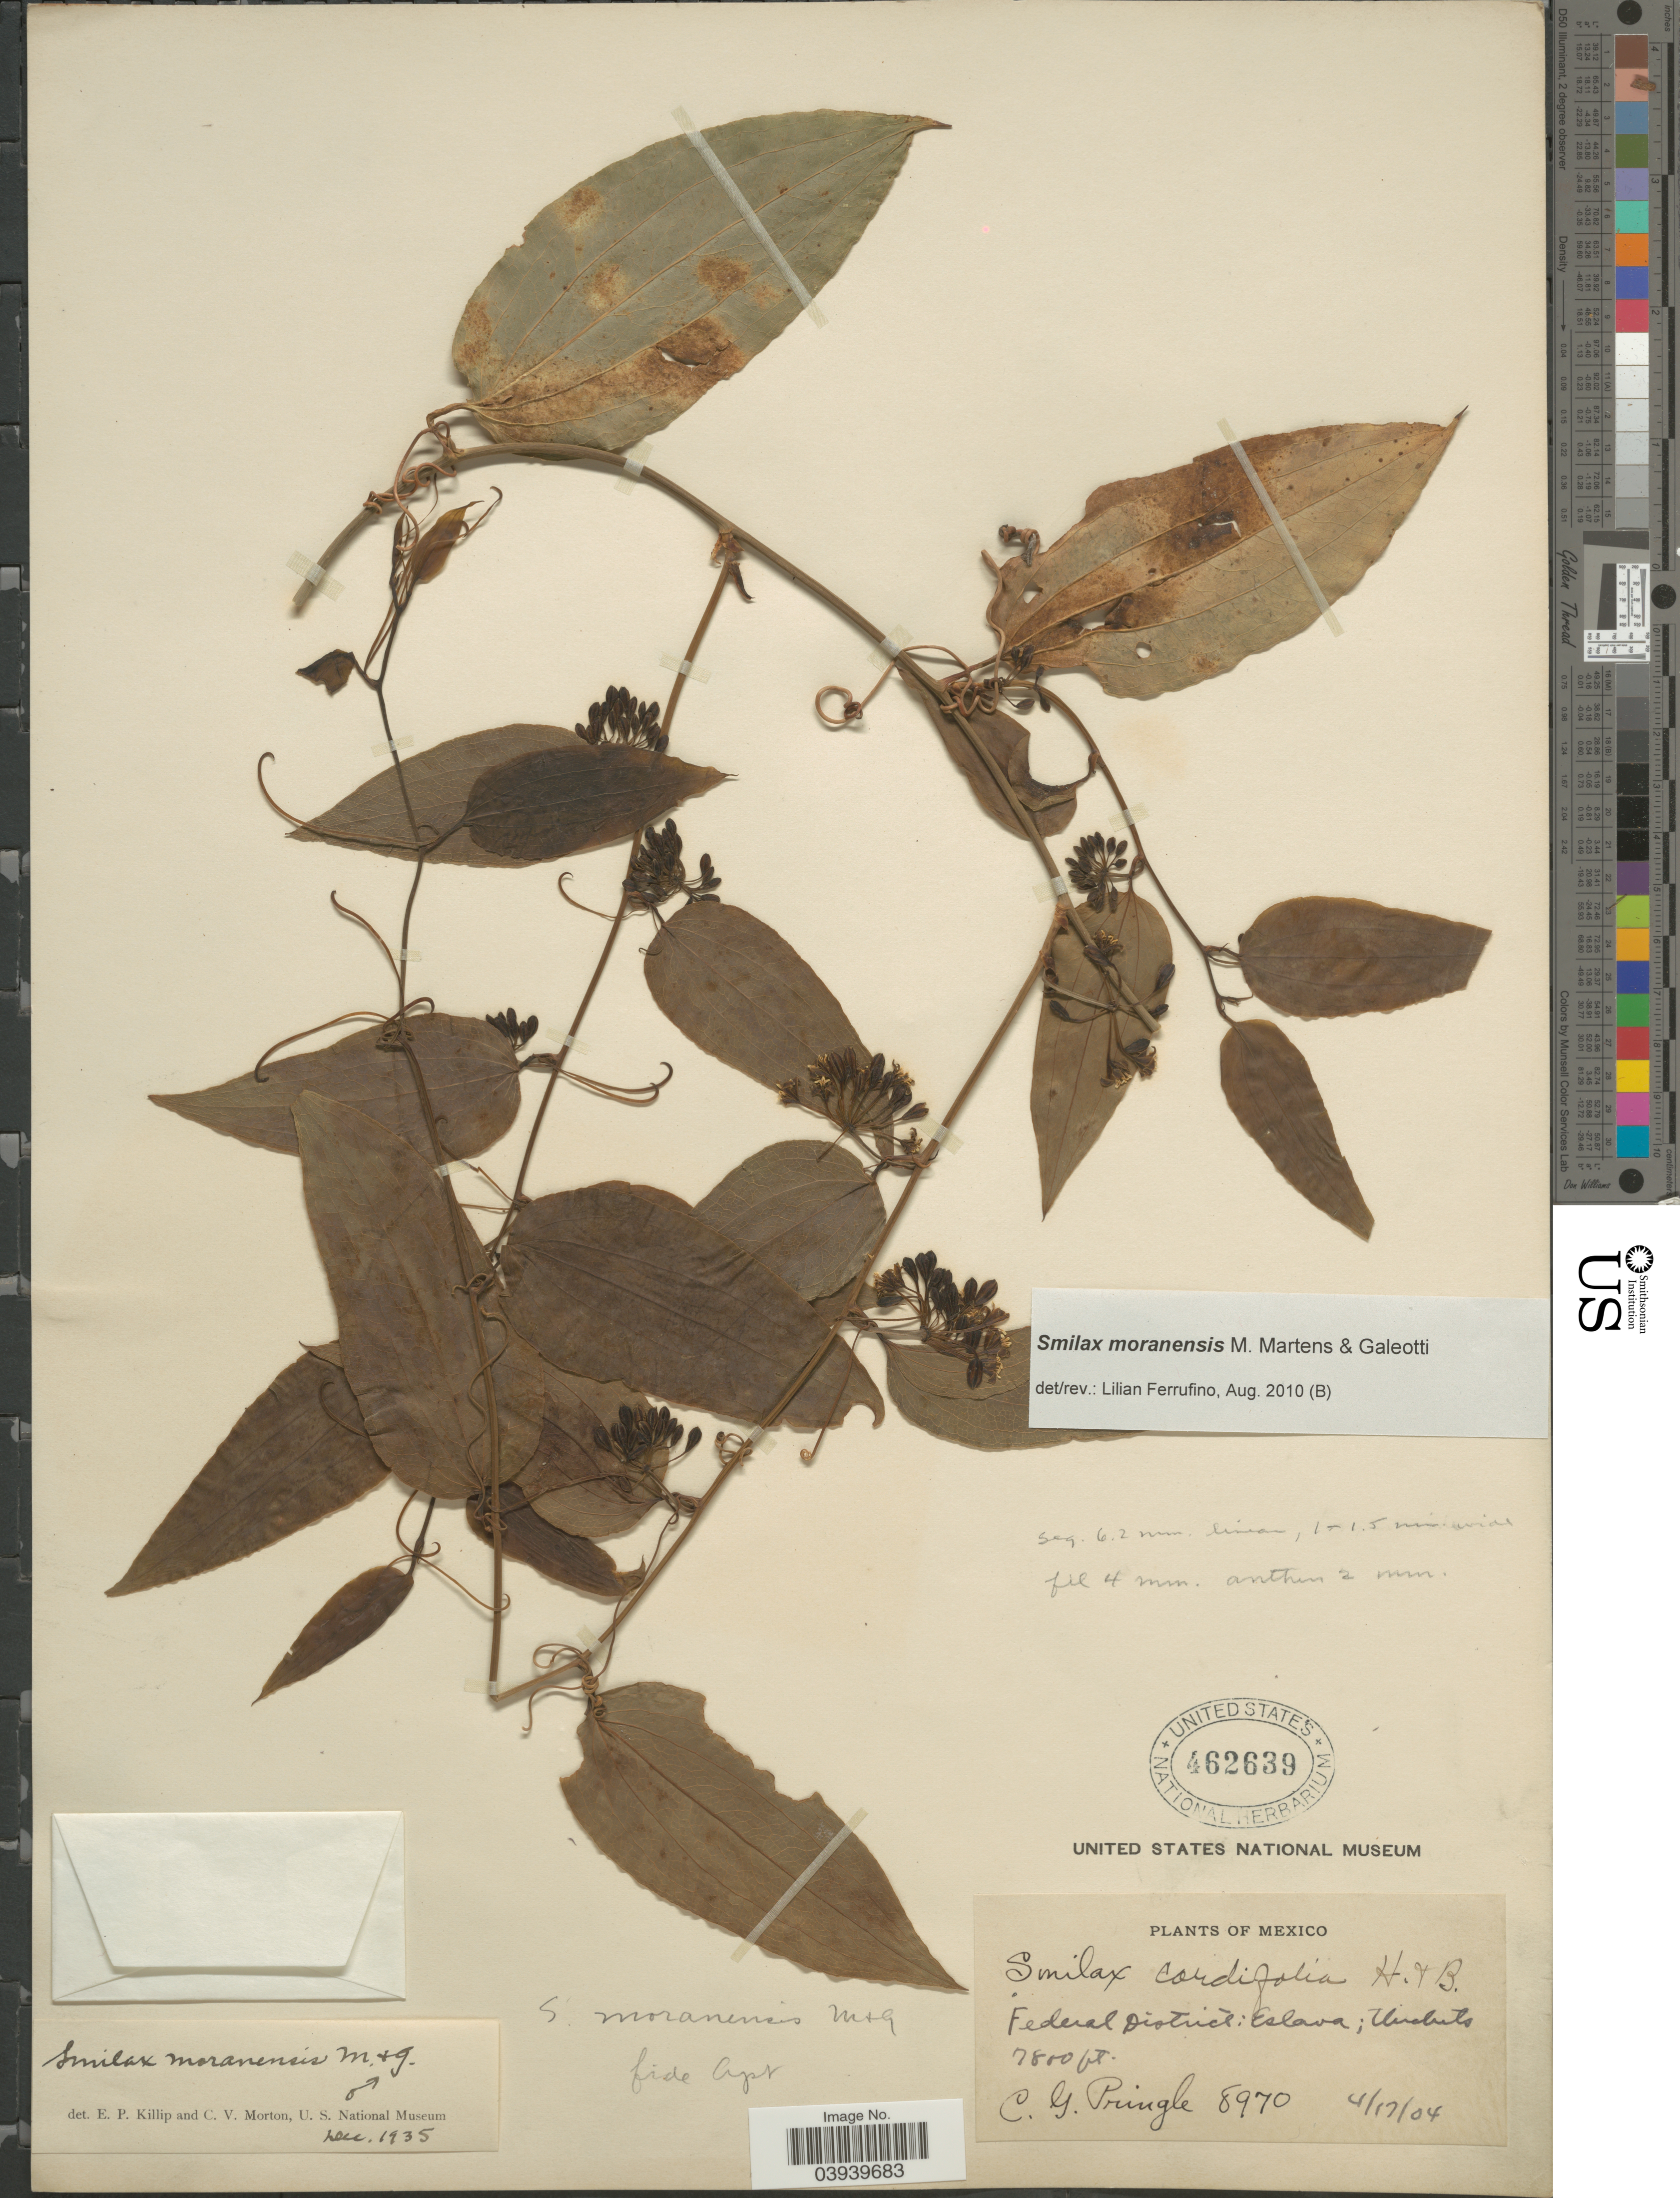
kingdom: Plantae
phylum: Tracheophyta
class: Liliopsida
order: Liliales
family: Smilacaceae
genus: Smilax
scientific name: Smilax moranensis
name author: M. Martens & Galeotti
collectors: C. G. Pringle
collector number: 8970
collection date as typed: Transcribed d/m/y: 17/4/4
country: Mexico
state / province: Distrito Federal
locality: Federal District, Eslava, thickets.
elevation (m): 2377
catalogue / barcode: US 462639